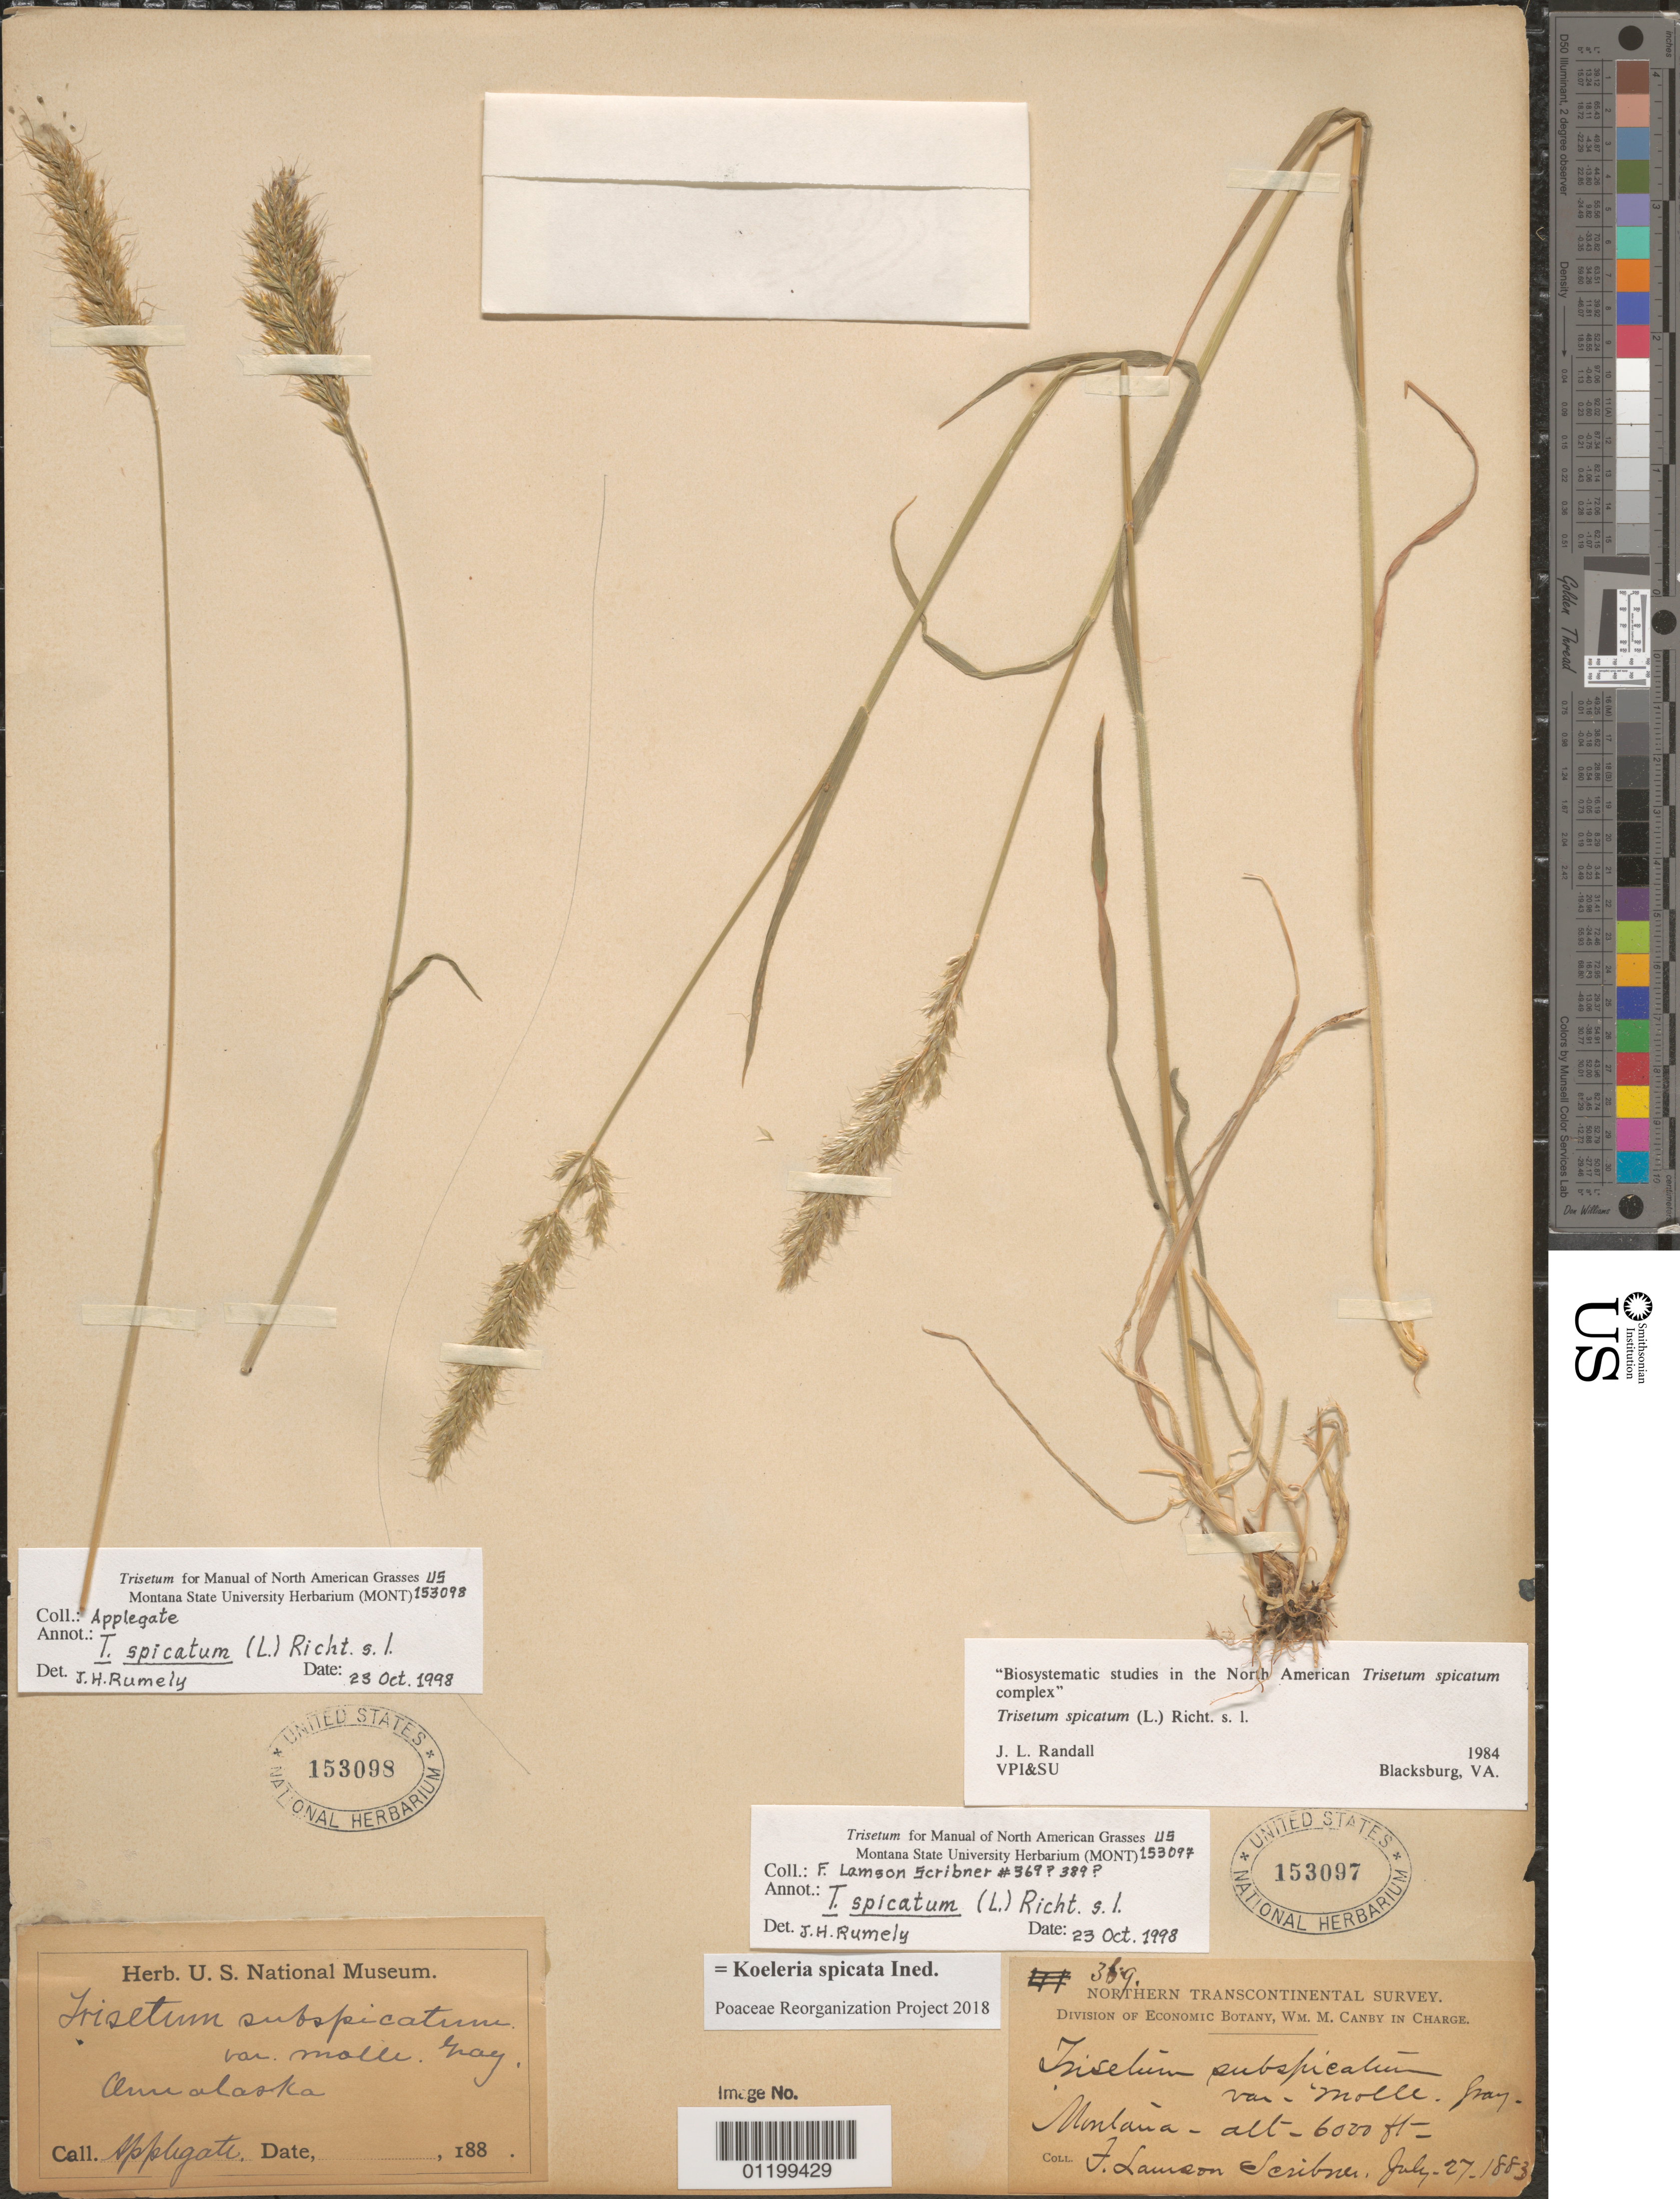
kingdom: Plantae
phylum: Tracheophyta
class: Liliopsida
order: Poales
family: Poaceae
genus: Koeleria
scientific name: Koeleria spicata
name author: (L.) Barberá et al.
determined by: Poaceae Reorganization Project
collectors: E. I. Applegate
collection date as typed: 188-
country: United States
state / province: Alaska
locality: Annalaska.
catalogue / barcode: US 153098-2